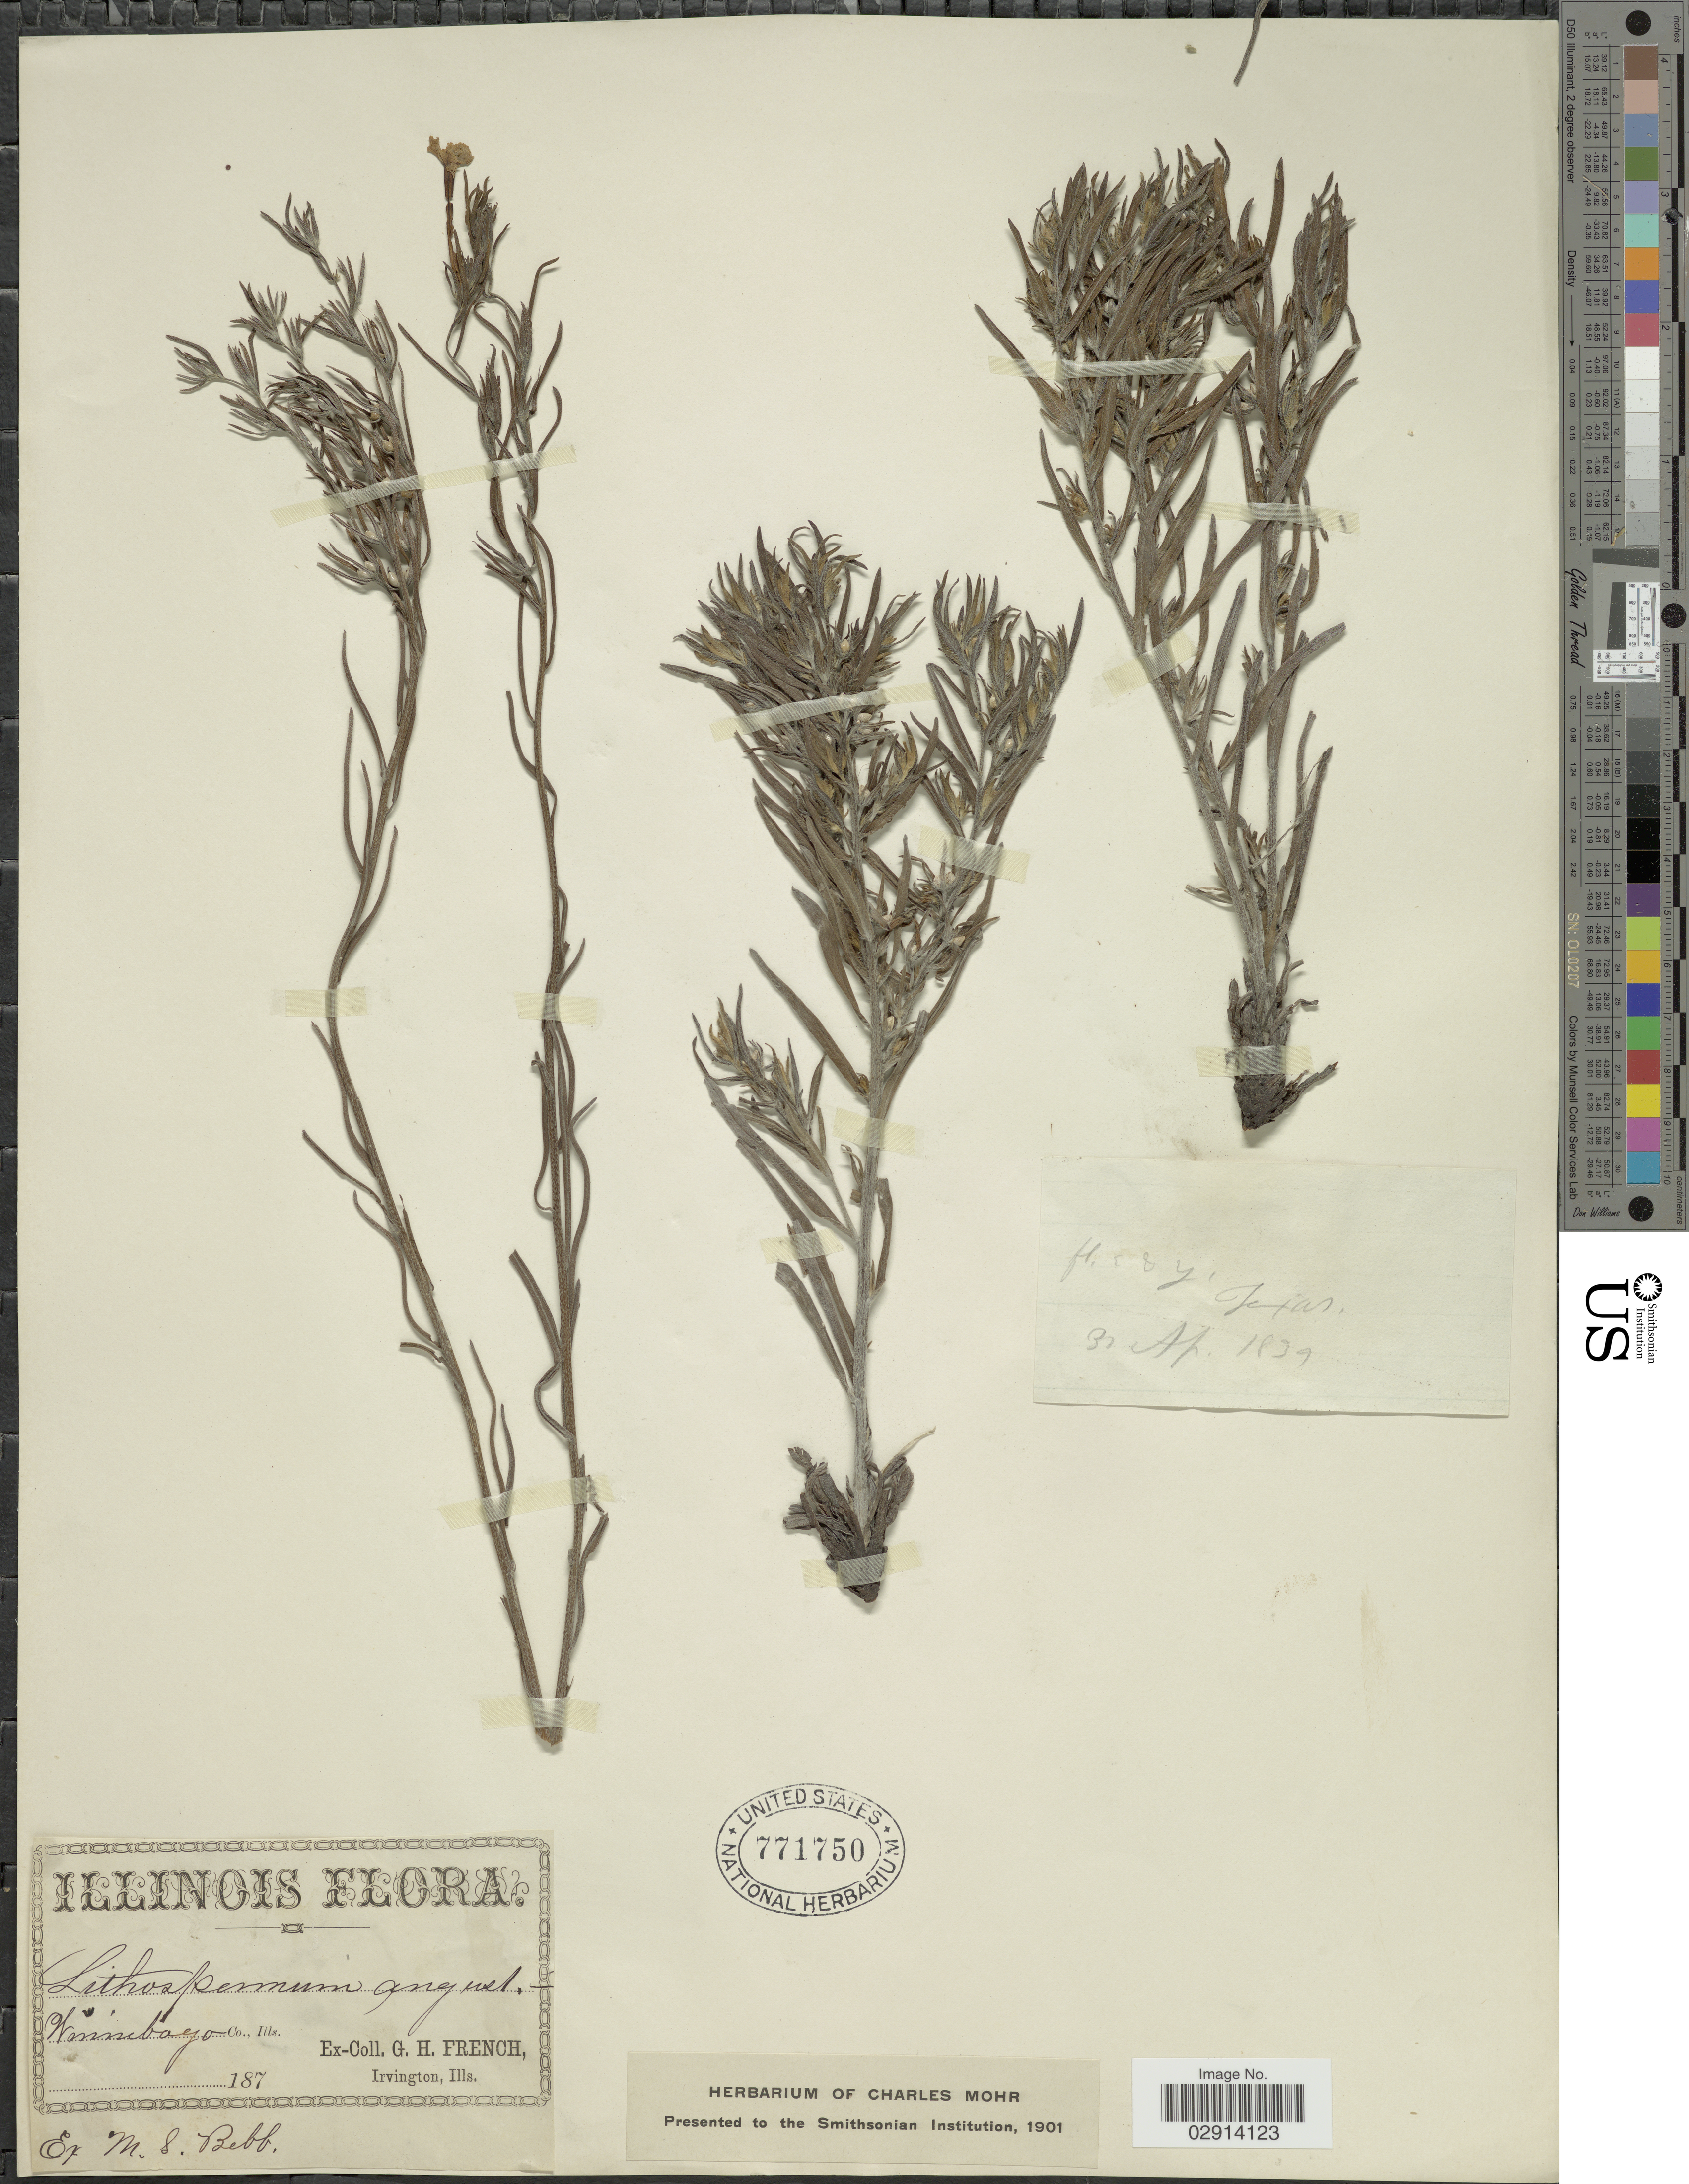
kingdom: Plantae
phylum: Tracheophyta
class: Magnoliopsida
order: Boraginales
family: Boraginaceae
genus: Lithospermum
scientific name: Lithospermum incisum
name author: Lehm.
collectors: G. H. French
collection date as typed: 187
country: United States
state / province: Illinois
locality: Wannibayo Co., Ills.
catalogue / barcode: US 771750